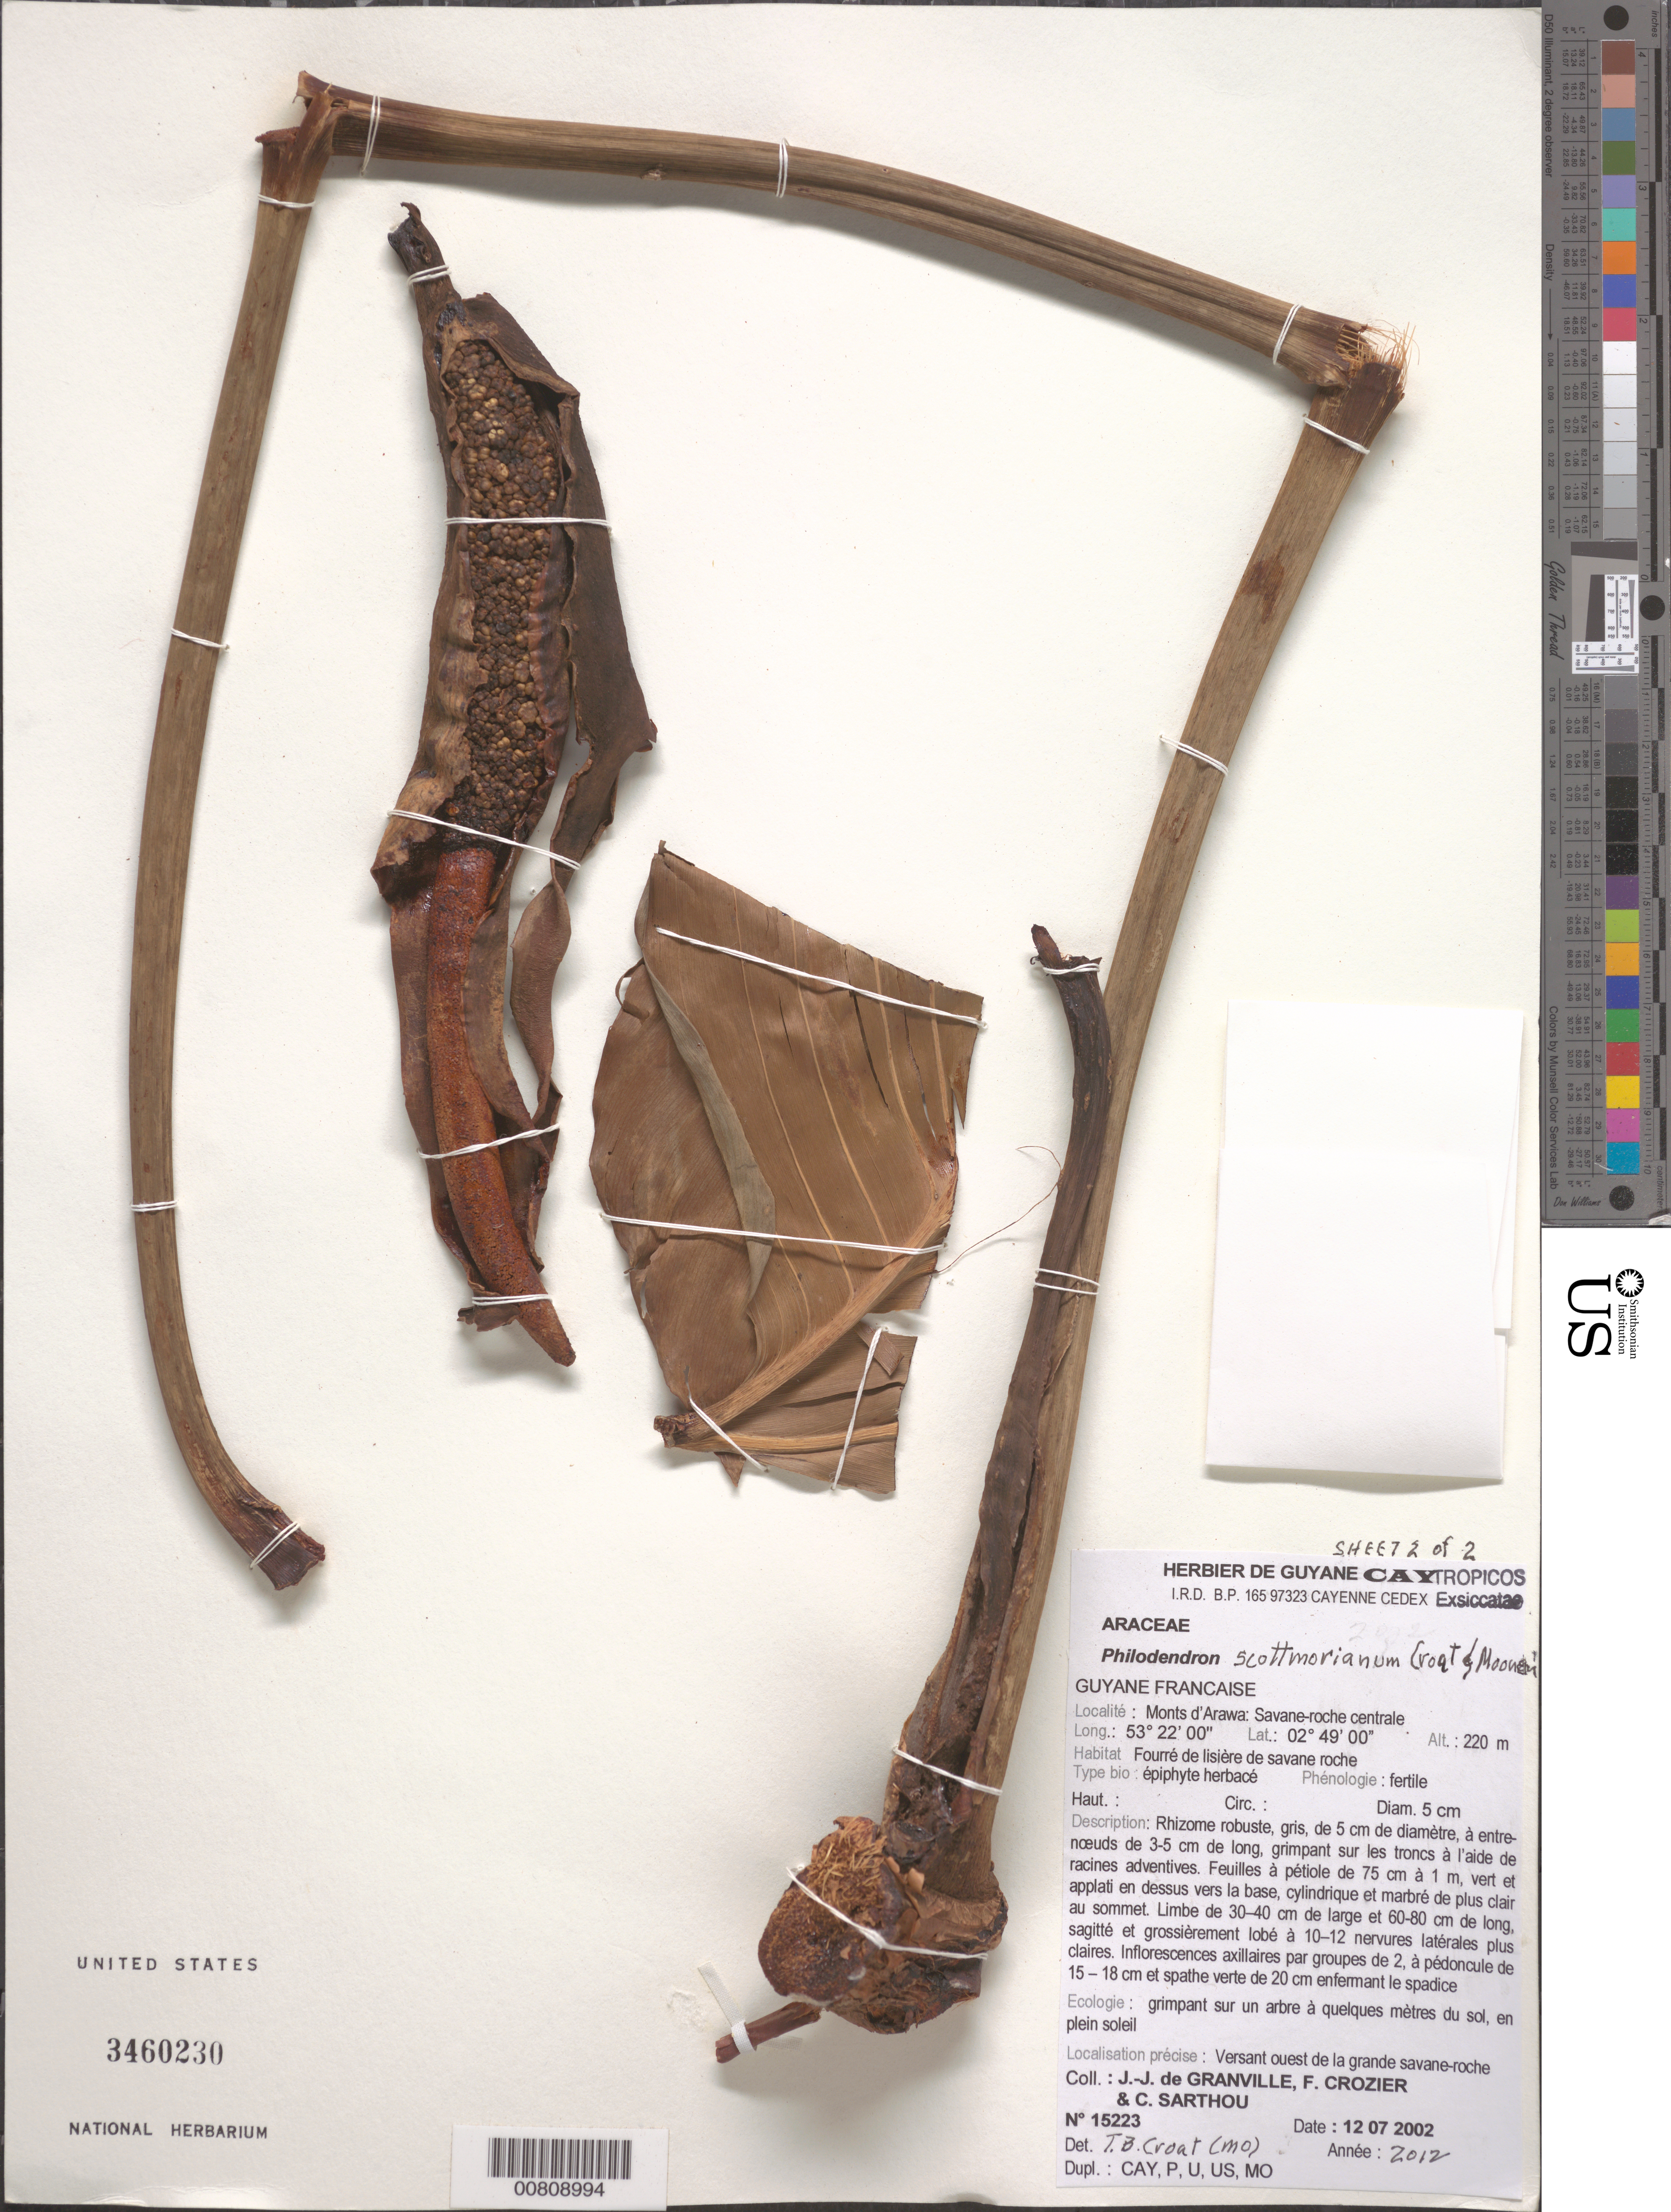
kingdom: Plantae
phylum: Tracheophyta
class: Liliopsida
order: Alismatales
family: Araceae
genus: Philodendron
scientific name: Philodendron scottmorianum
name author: Croat & Moonen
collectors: J.-J. de Granville, F. Crozier & C. Sarthou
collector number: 15223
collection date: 2002-07-12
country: French Guiana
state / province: Cayenne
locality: Guyane Francaise. Monts d'Arawa: Savane-roche centrale.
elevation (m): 220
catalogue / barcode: US 3460230